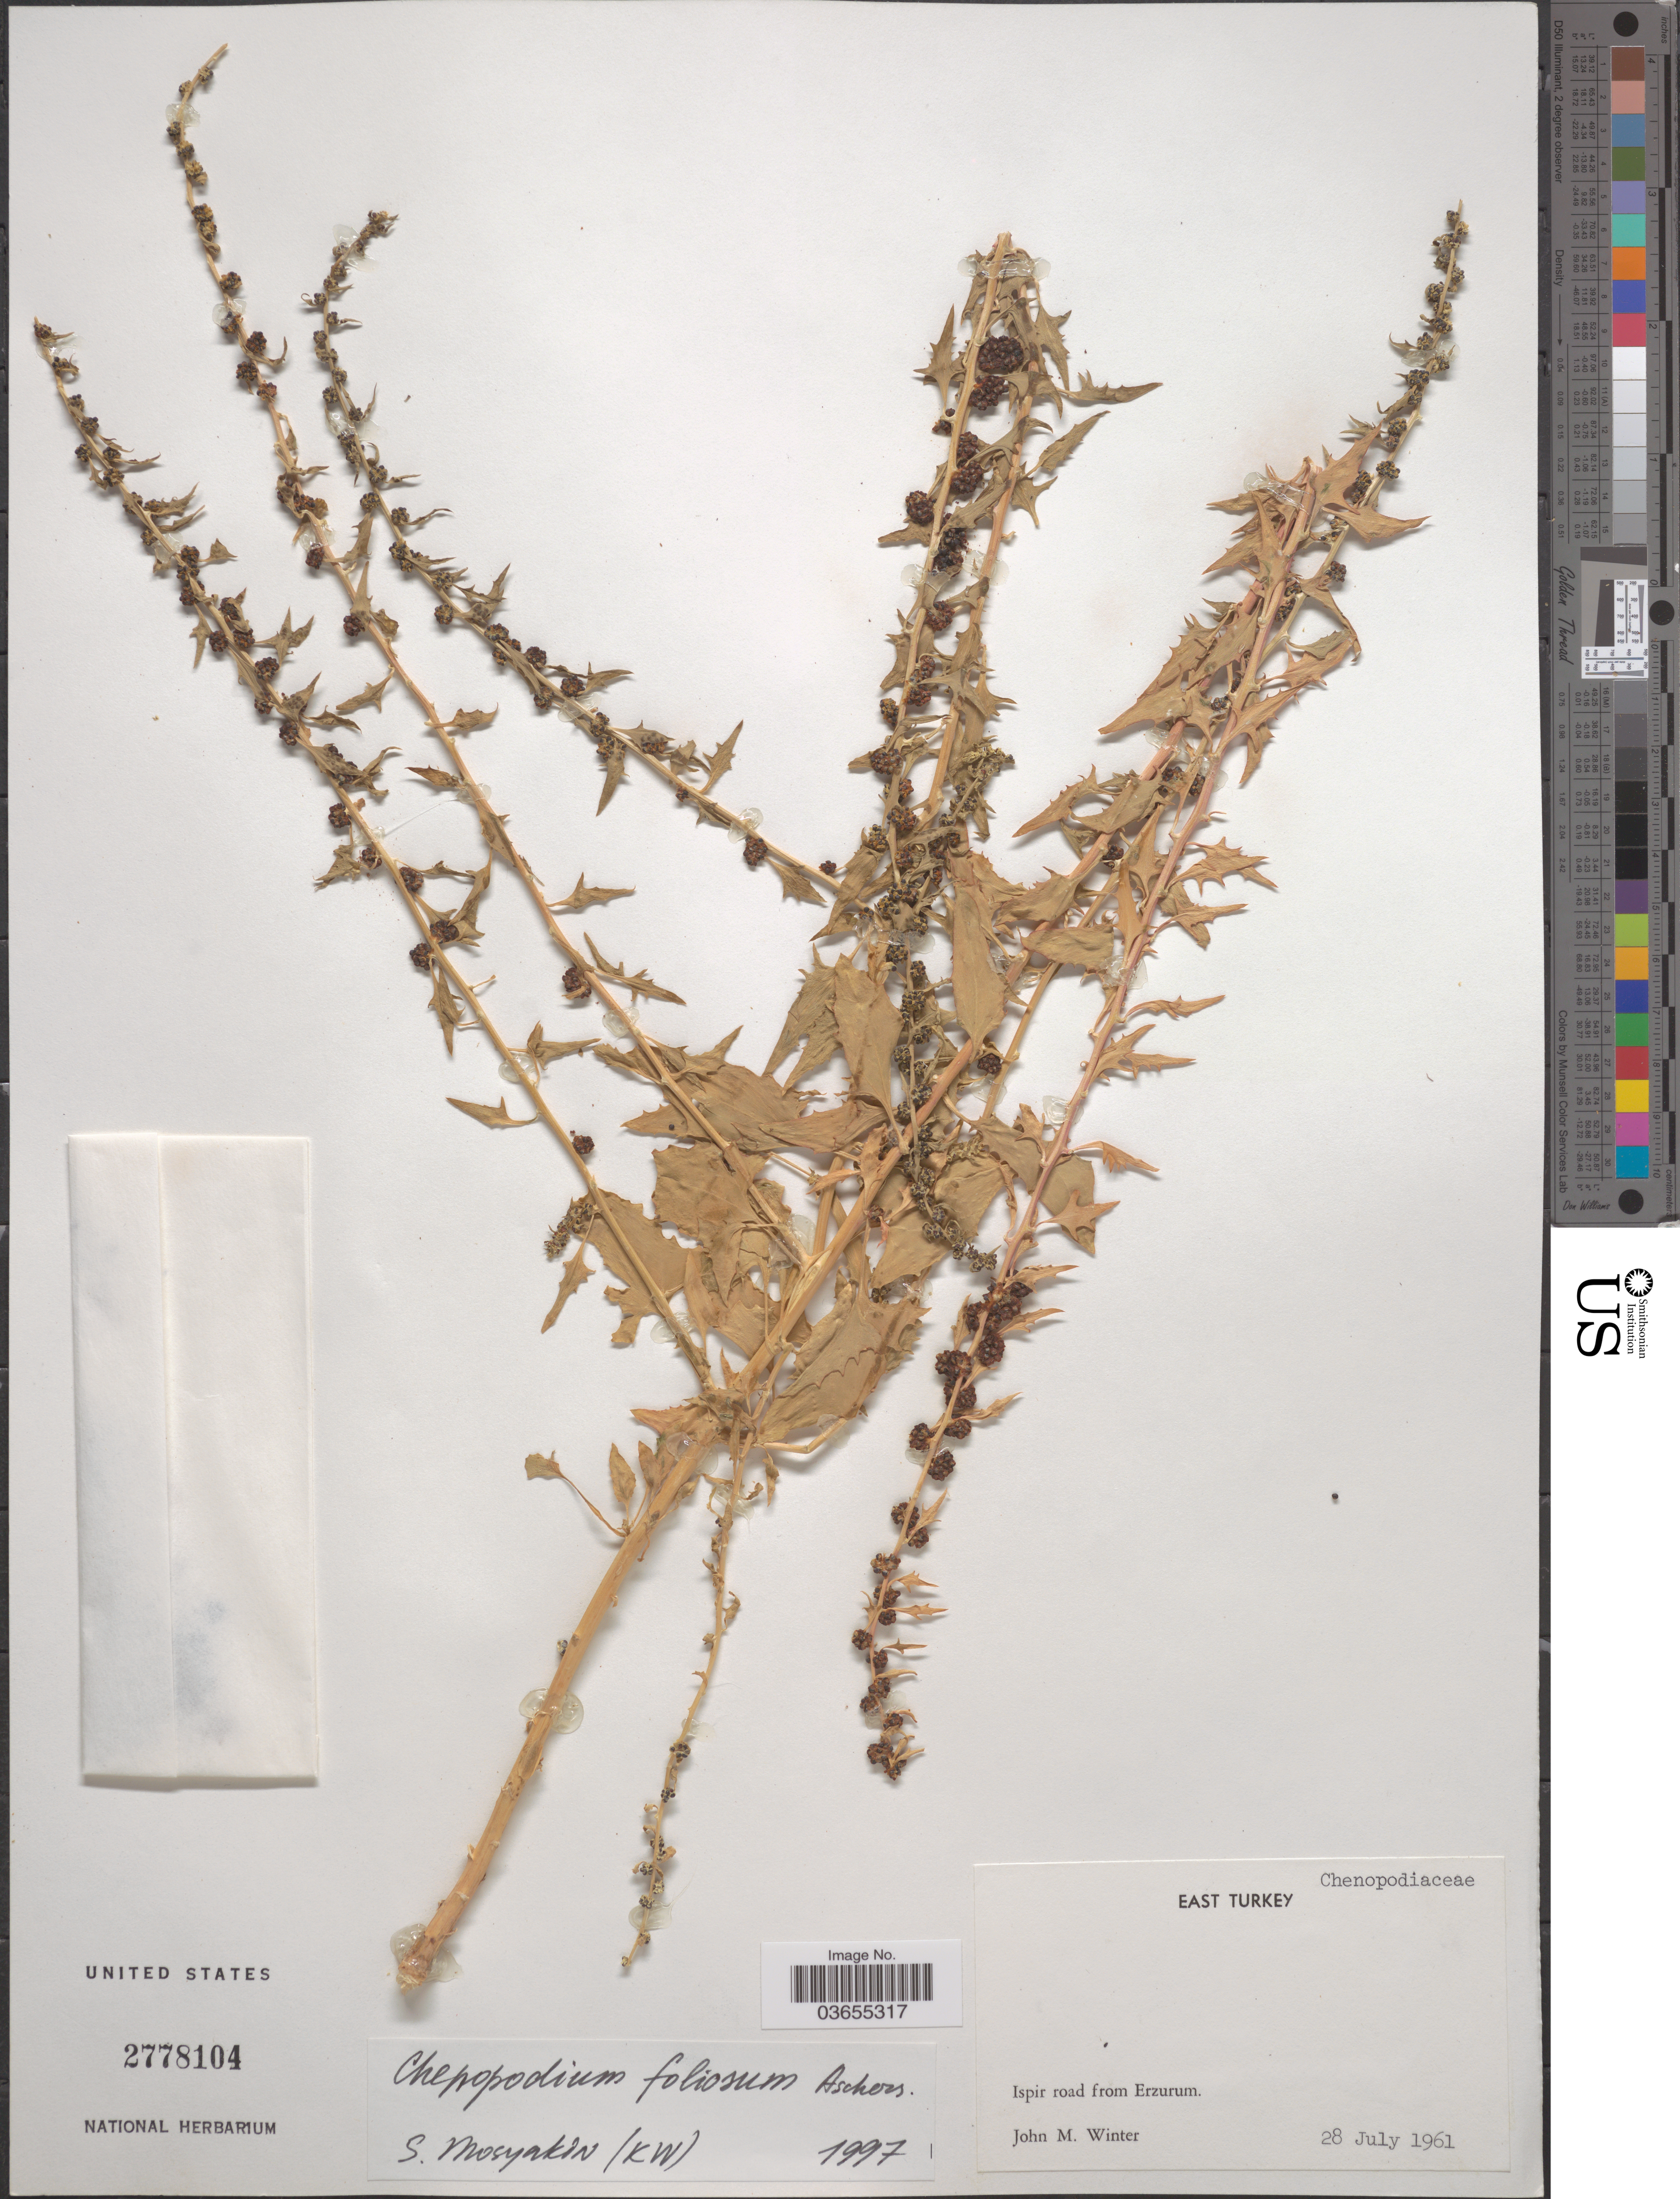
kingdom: Plantae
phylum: Tracheophyta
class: Magnoliopsida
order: Caryophyllales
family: Amaranthaceae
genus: Chenopodium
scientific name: Chenopodium foliosum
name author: Asch.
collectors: J. M. Winter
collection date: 1961-07-28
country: Turkey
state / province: Erzurum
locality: East Turkey. Ispir road from Erzurum.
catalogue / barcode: US 2778104